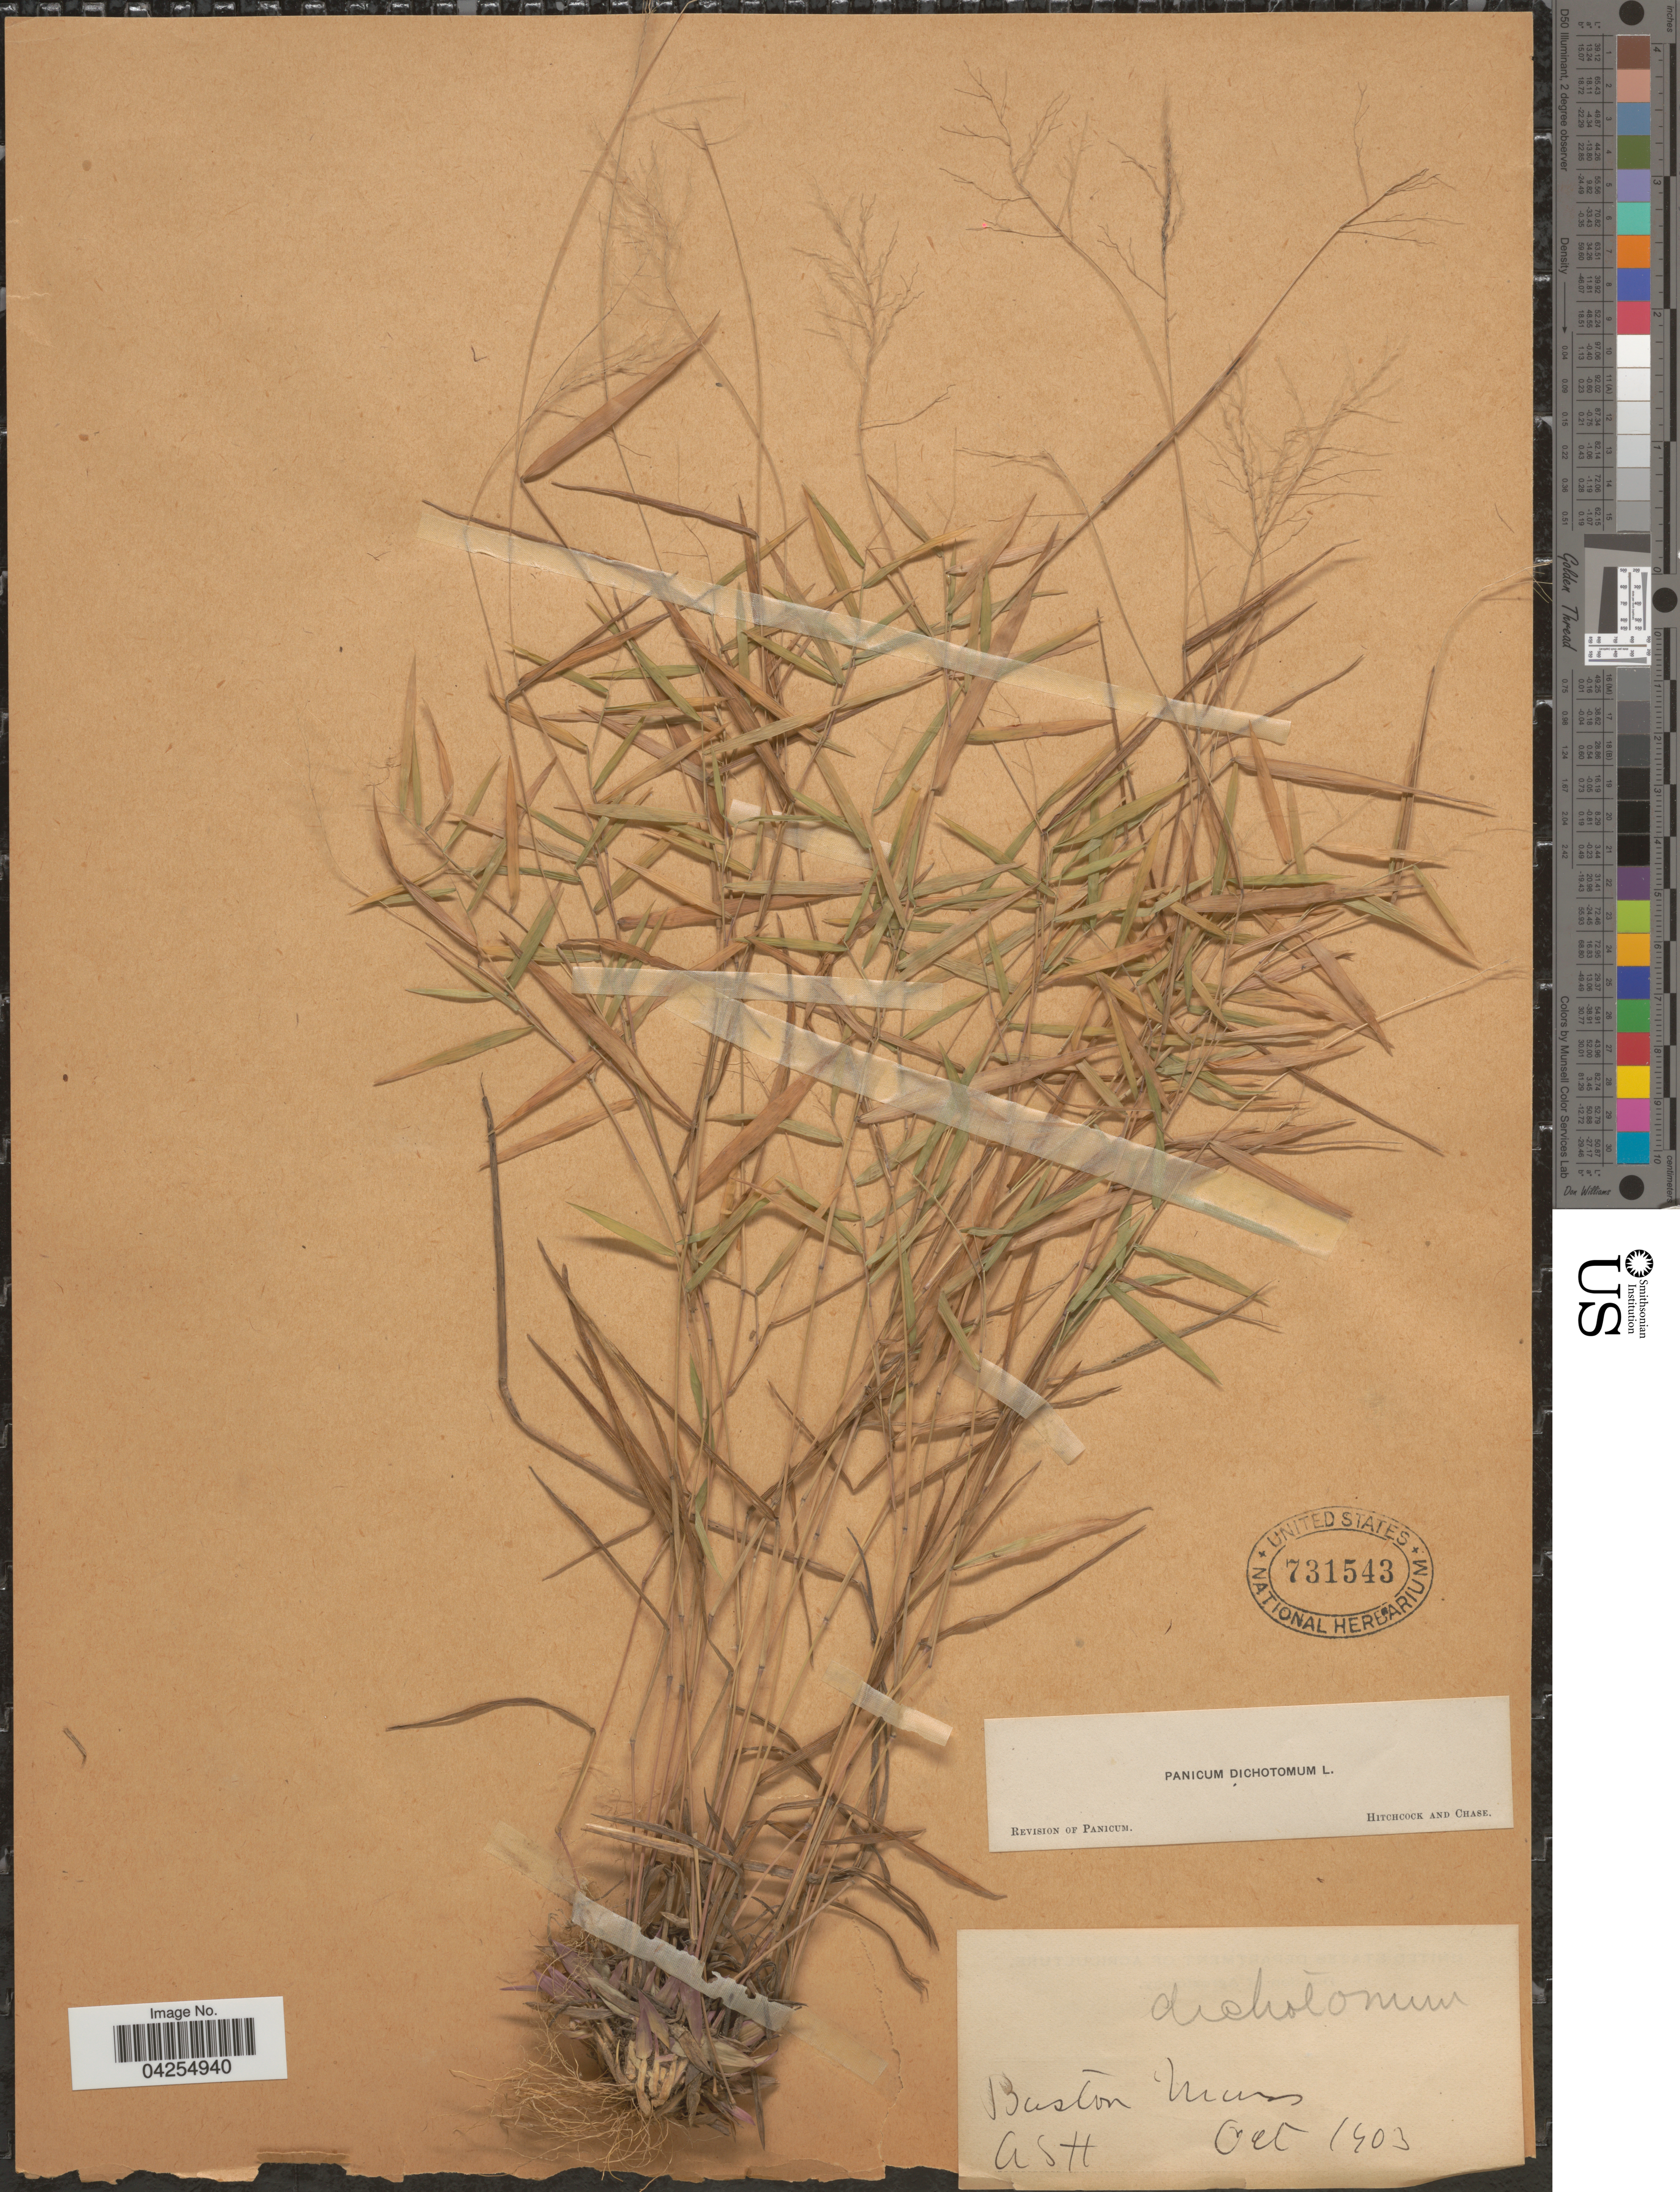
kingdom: Plantae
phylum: Tracheophyta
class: Liliopsida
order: Poales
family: Poaceae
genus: Dichanthelium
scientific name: Dichanthelium dichotomum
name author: (L.) Gould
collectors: A. H.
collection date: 1903-10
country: United States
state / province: Massachusetts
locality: Boston.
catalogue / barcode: US 731543